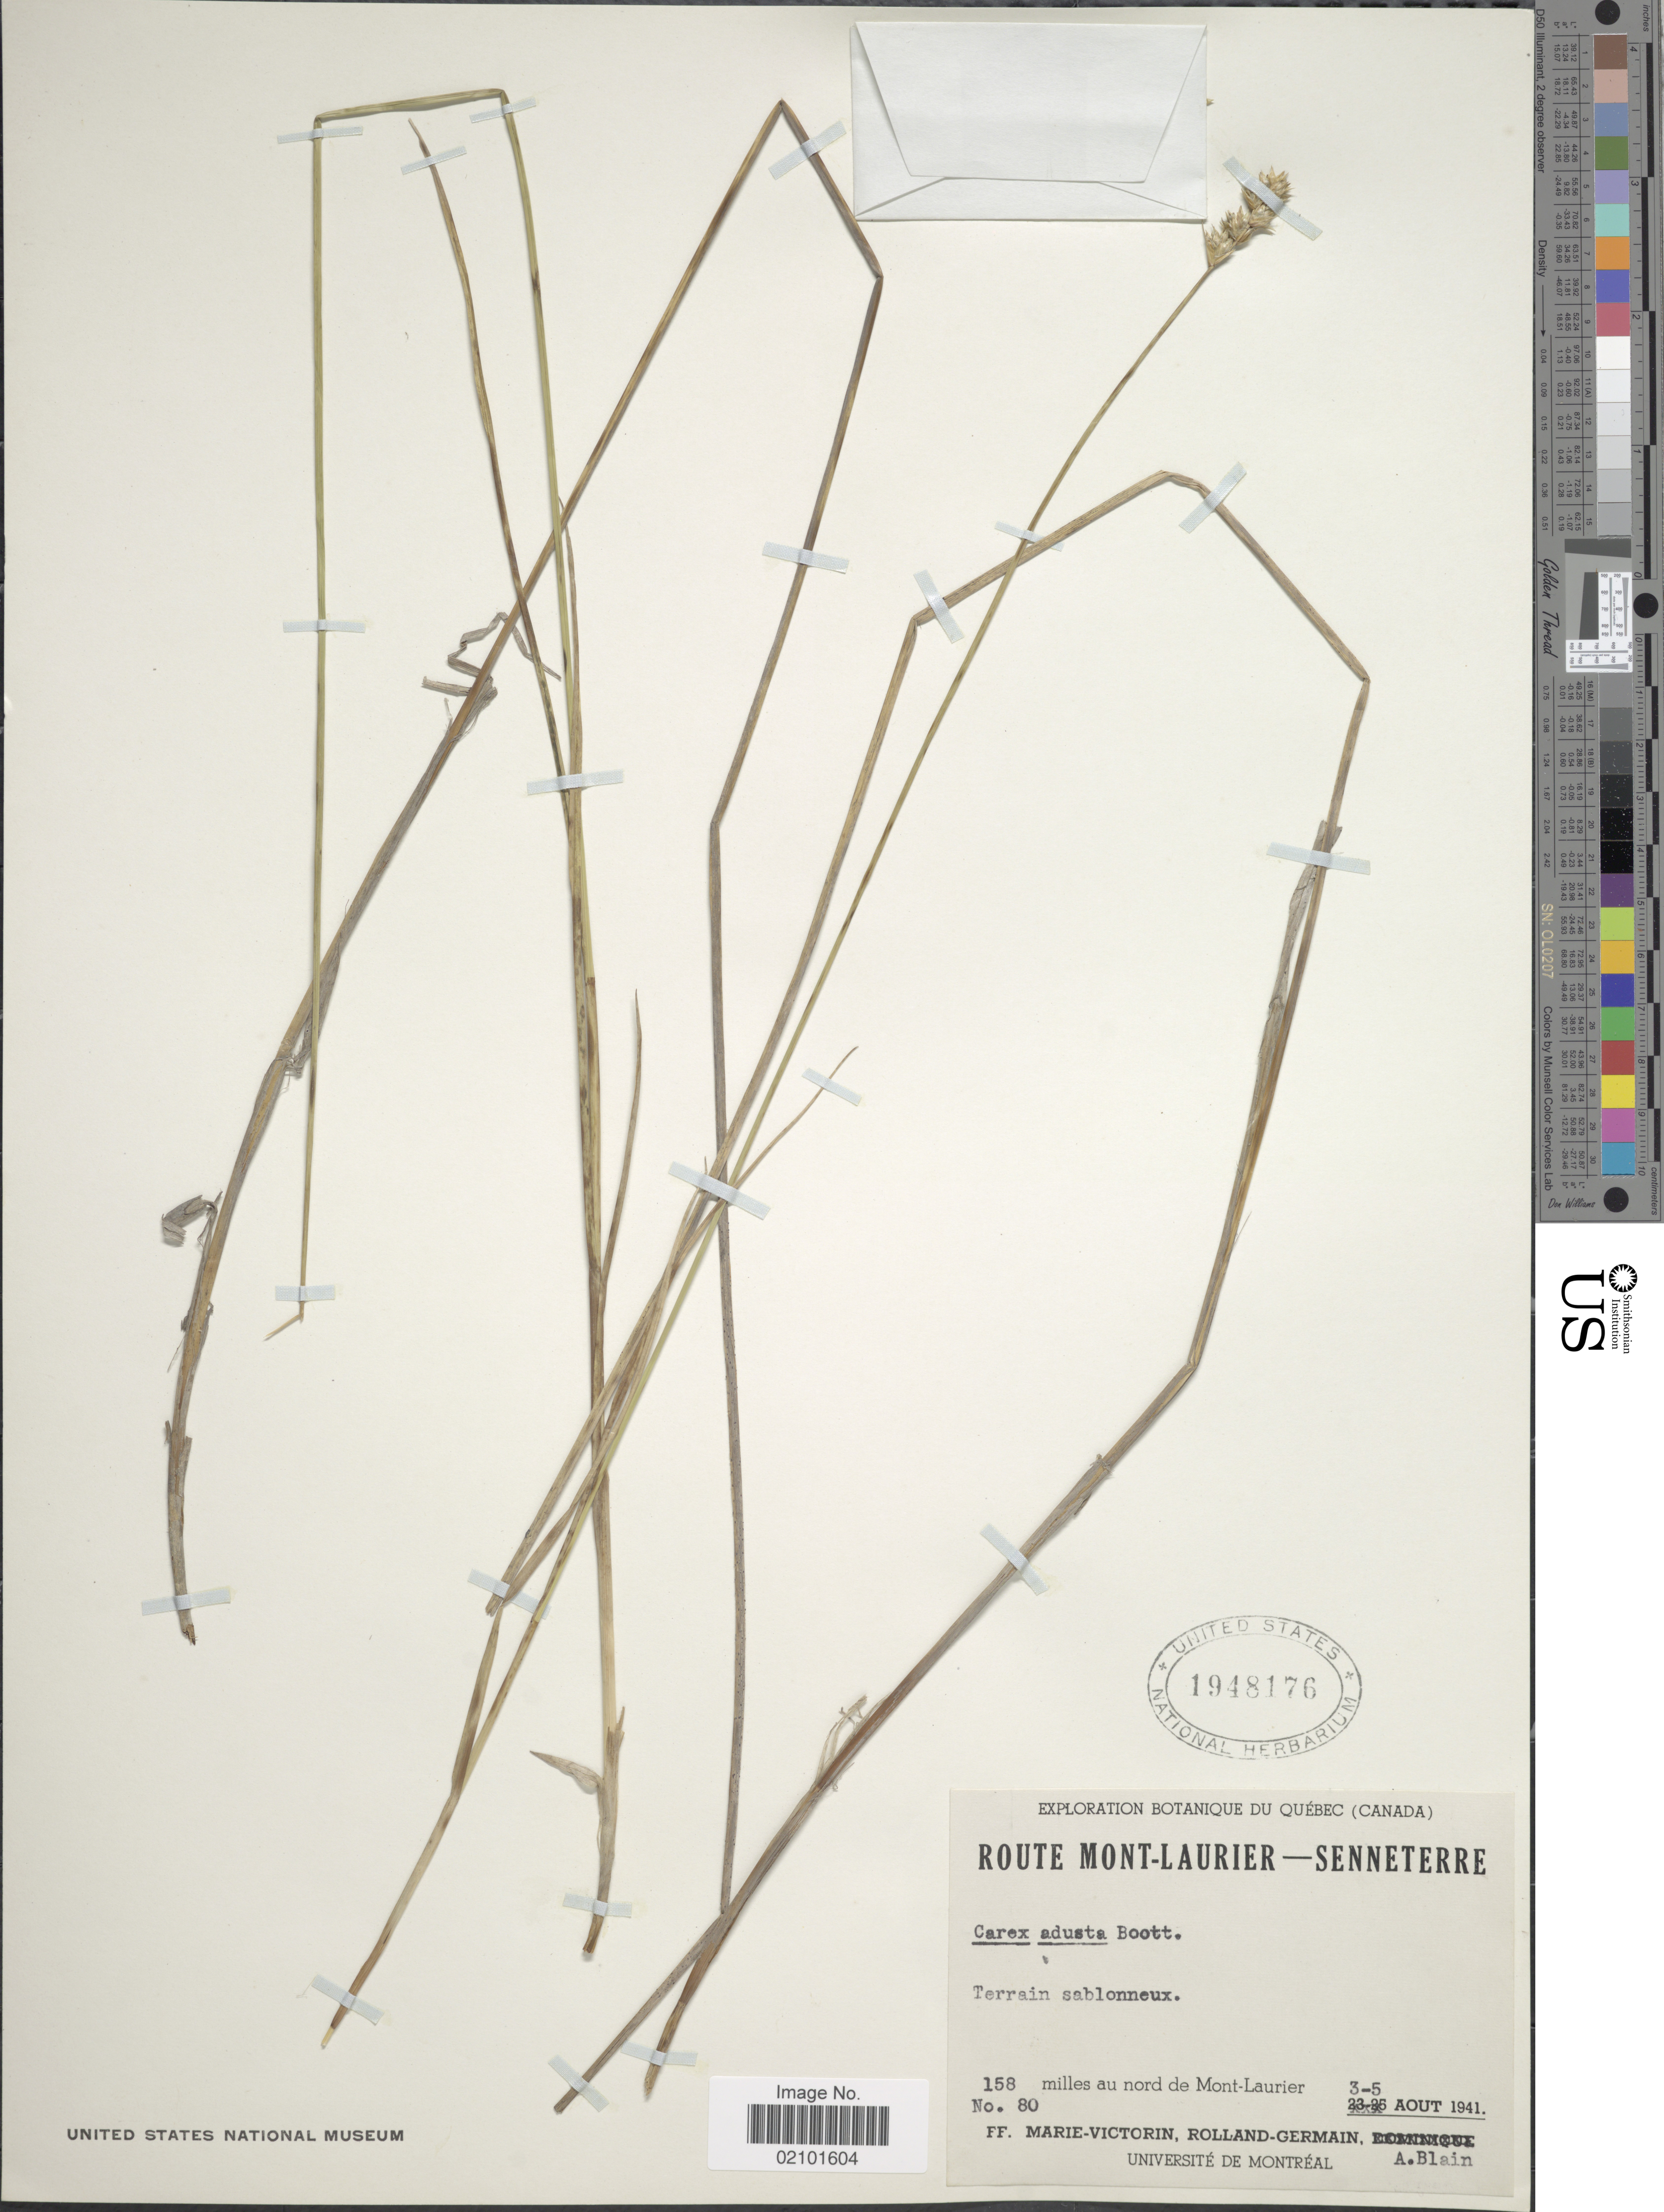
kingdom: Plantae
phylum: Tracheophyta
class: Liliopsida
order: Poales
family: Cyperaceae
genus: Carex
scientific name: Carex adusta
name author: Boott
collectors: F. Marie-Victorin, Rolland-Germain & A. Blain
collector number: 80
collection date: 1941-08-03/1941-08-05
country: Canada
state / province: Quebec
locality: Route Mont-Laurier-Senneterre. 158 miles au nord du Mont-Laurier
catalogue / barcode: US 1948176